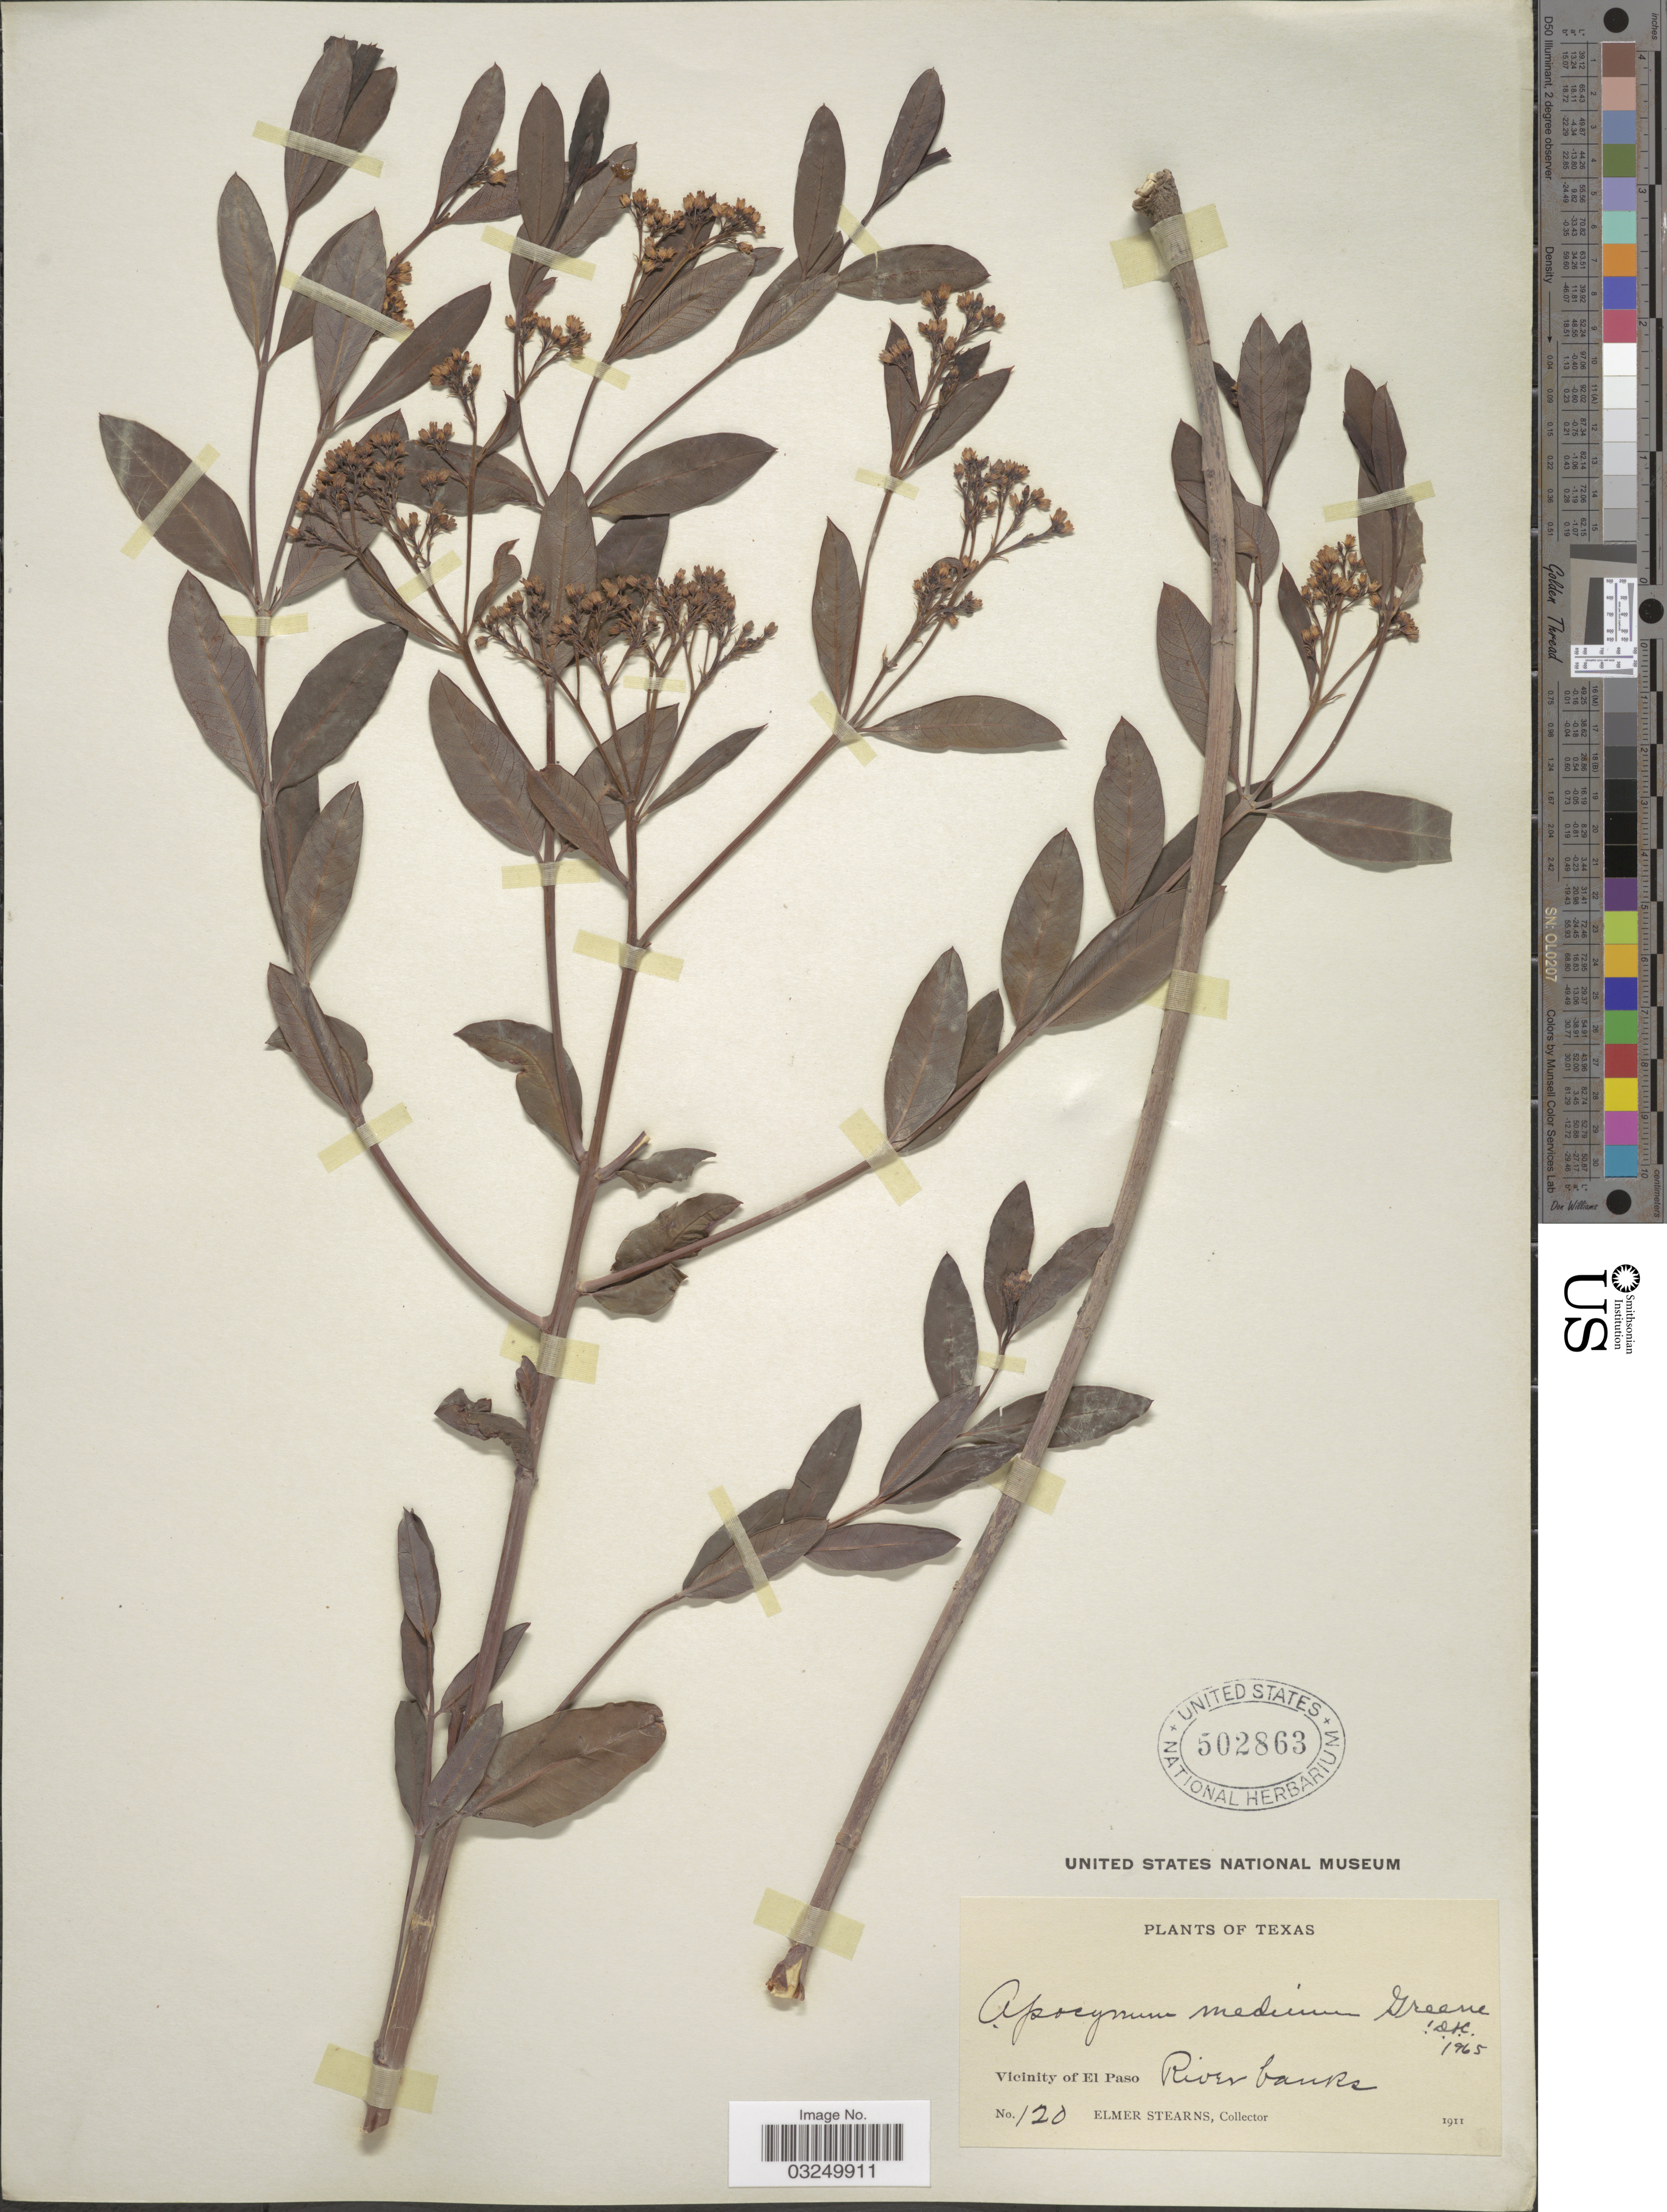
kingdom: Plantae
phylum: Tracheophyta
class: Magnoliopsida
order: Gentianales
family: Apocynaceae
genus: Apocynum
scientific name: Apocynum medium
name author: Greene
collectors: E. Stearns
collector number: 120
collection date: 1911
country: United States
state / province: Texas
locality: Vicinity of El Paso River banks.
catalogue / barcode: US 502863